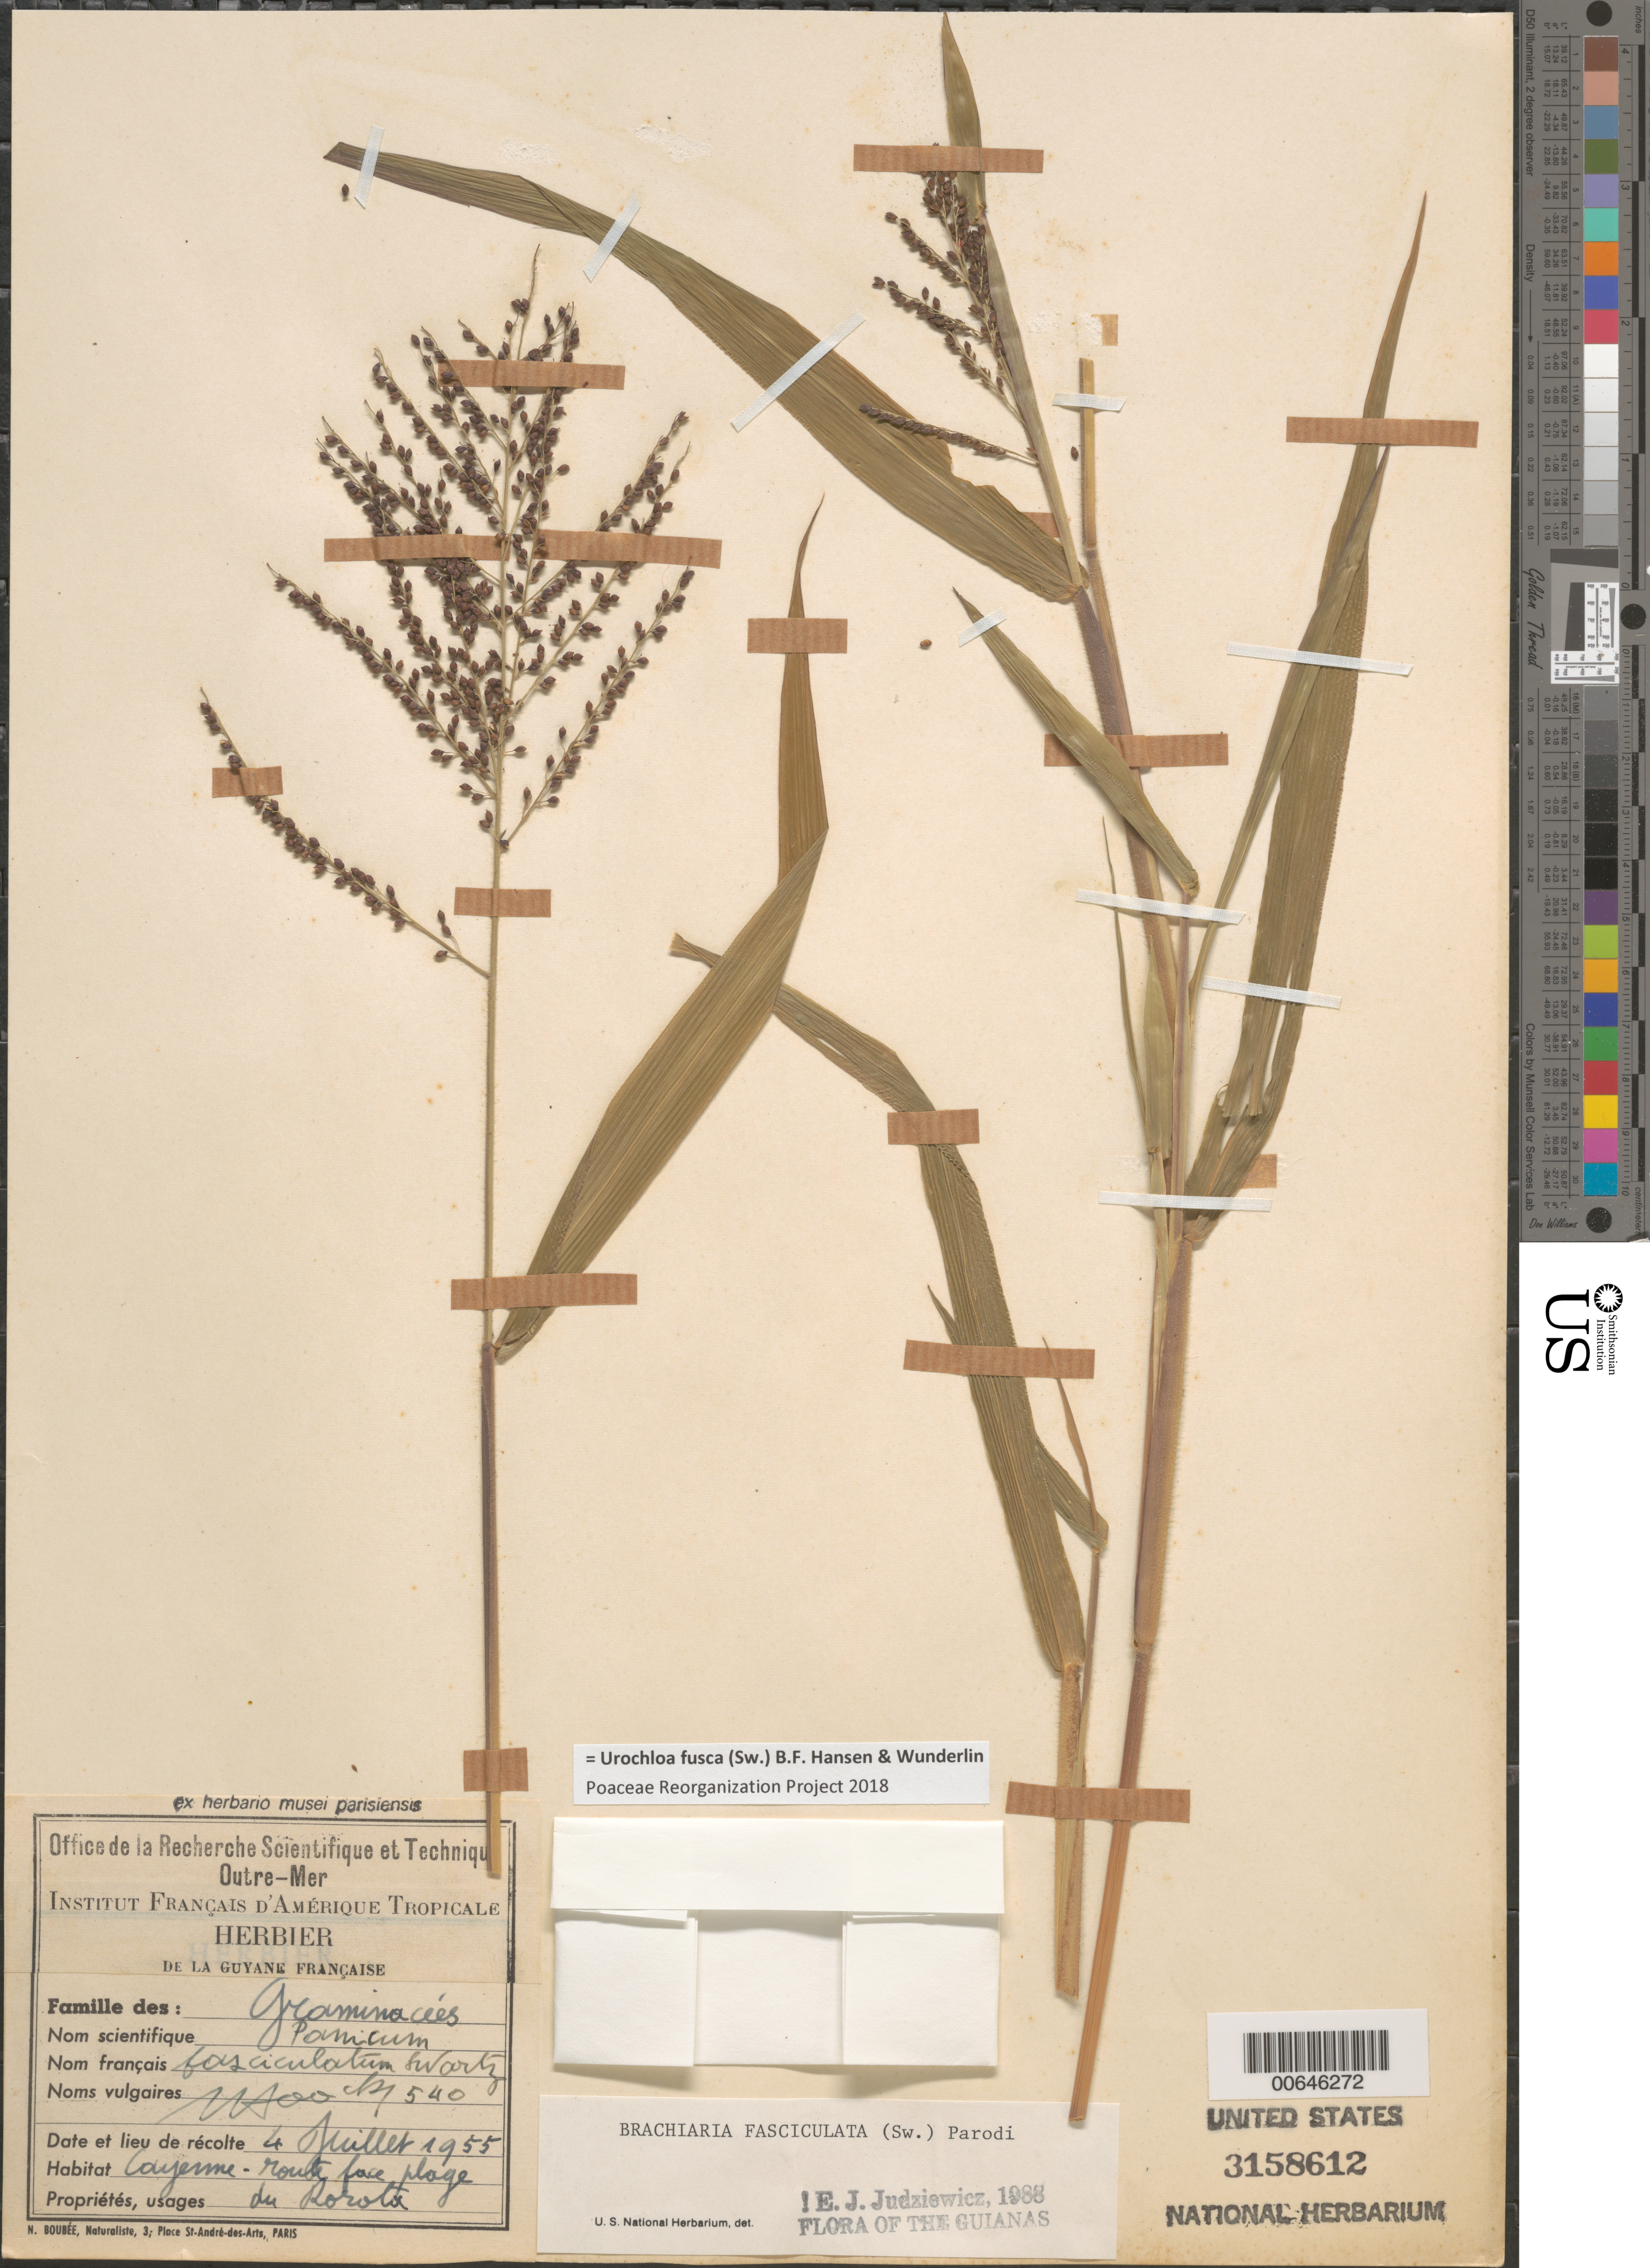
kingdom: Plantae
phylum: Tracheophyta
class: Liliopsida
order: Poales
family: Poaceae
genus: Urochloa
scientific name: Urochloa fusca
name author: (Sw.) B.F. Hansen & Wunderlin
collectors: J. Hoock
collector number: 540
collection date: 1955-07-04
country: French Guiana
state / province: Cayenne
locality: Route face plage. Du Rorota. The Guianas.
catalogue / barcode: US 3158612